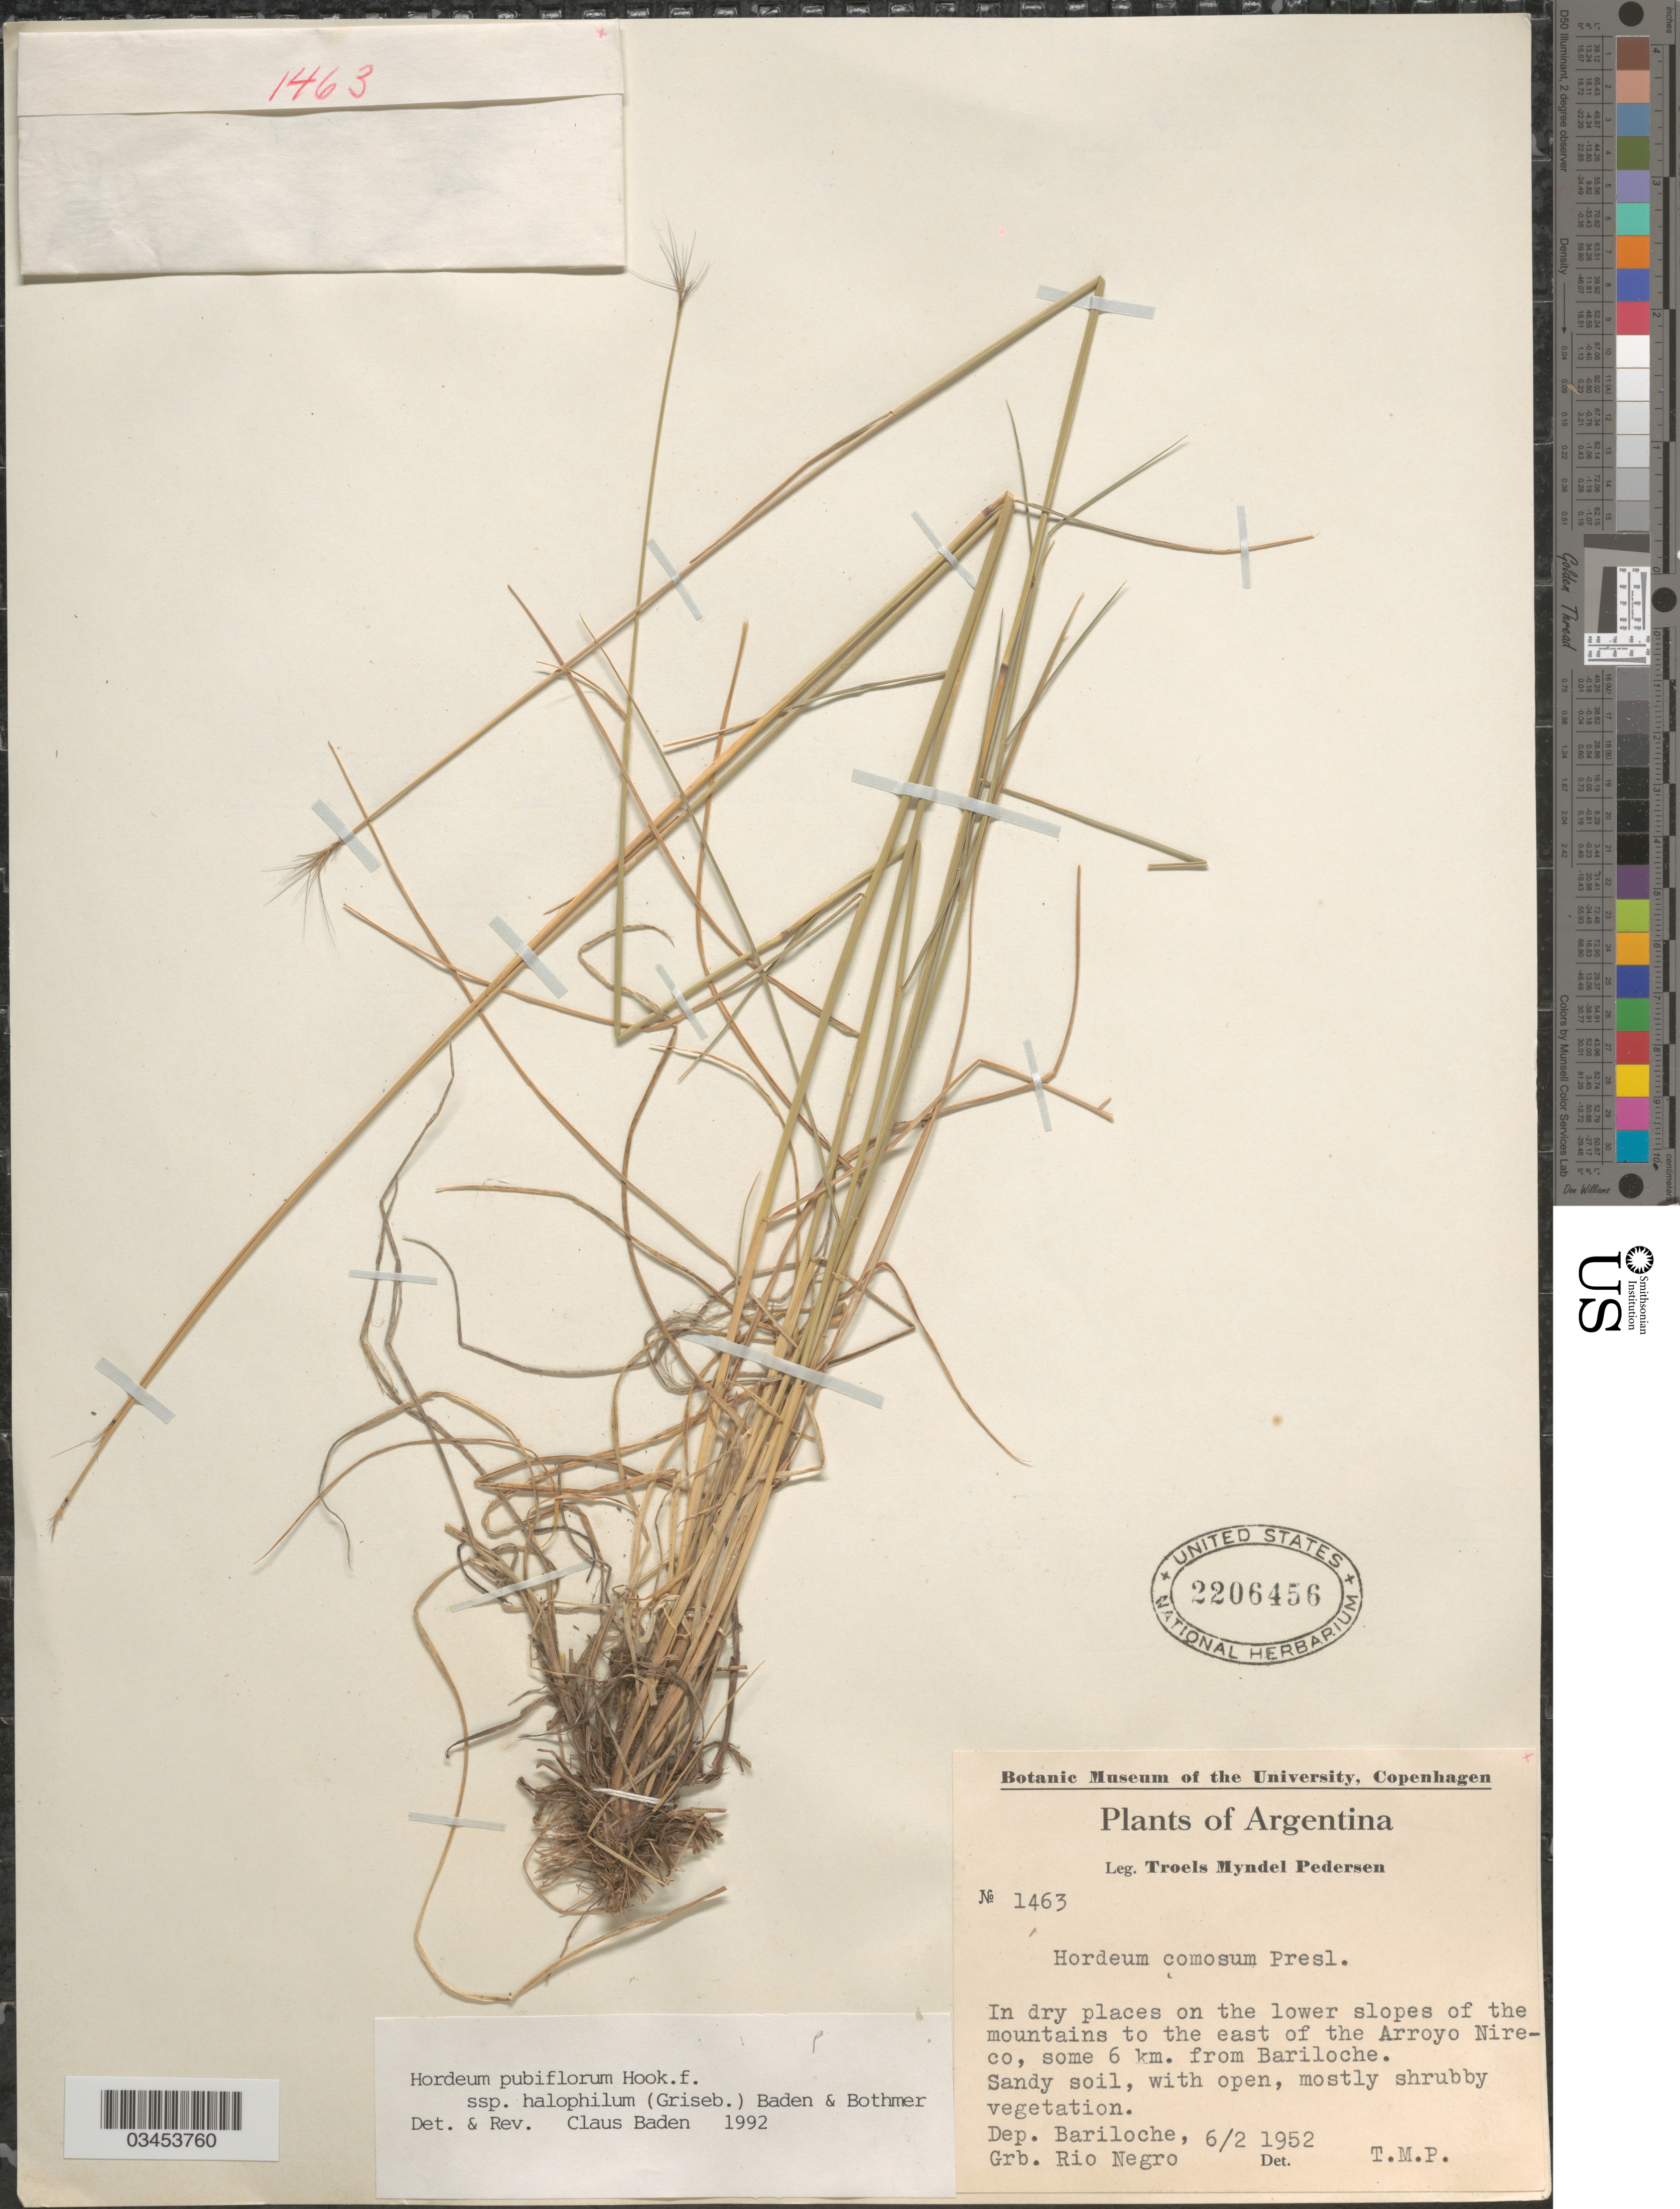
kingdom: Plantae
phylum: Tracheophyta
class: Liliopsida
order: Poales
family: Poaceae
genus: Hordeum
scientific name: Hordeum pubiflorum subsp. halophilum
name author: Hook. f.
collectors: T. Pederson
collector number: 1463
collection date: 1952-02-06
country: Argentina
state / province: Rio Negro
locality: In dry places on the lower slopes of the mountains to the east of the Arroyo Nireco, some 6 km. from Bariloche. Dep. Bariloche, Grb. Rio Negro.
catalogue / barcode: US 2206456